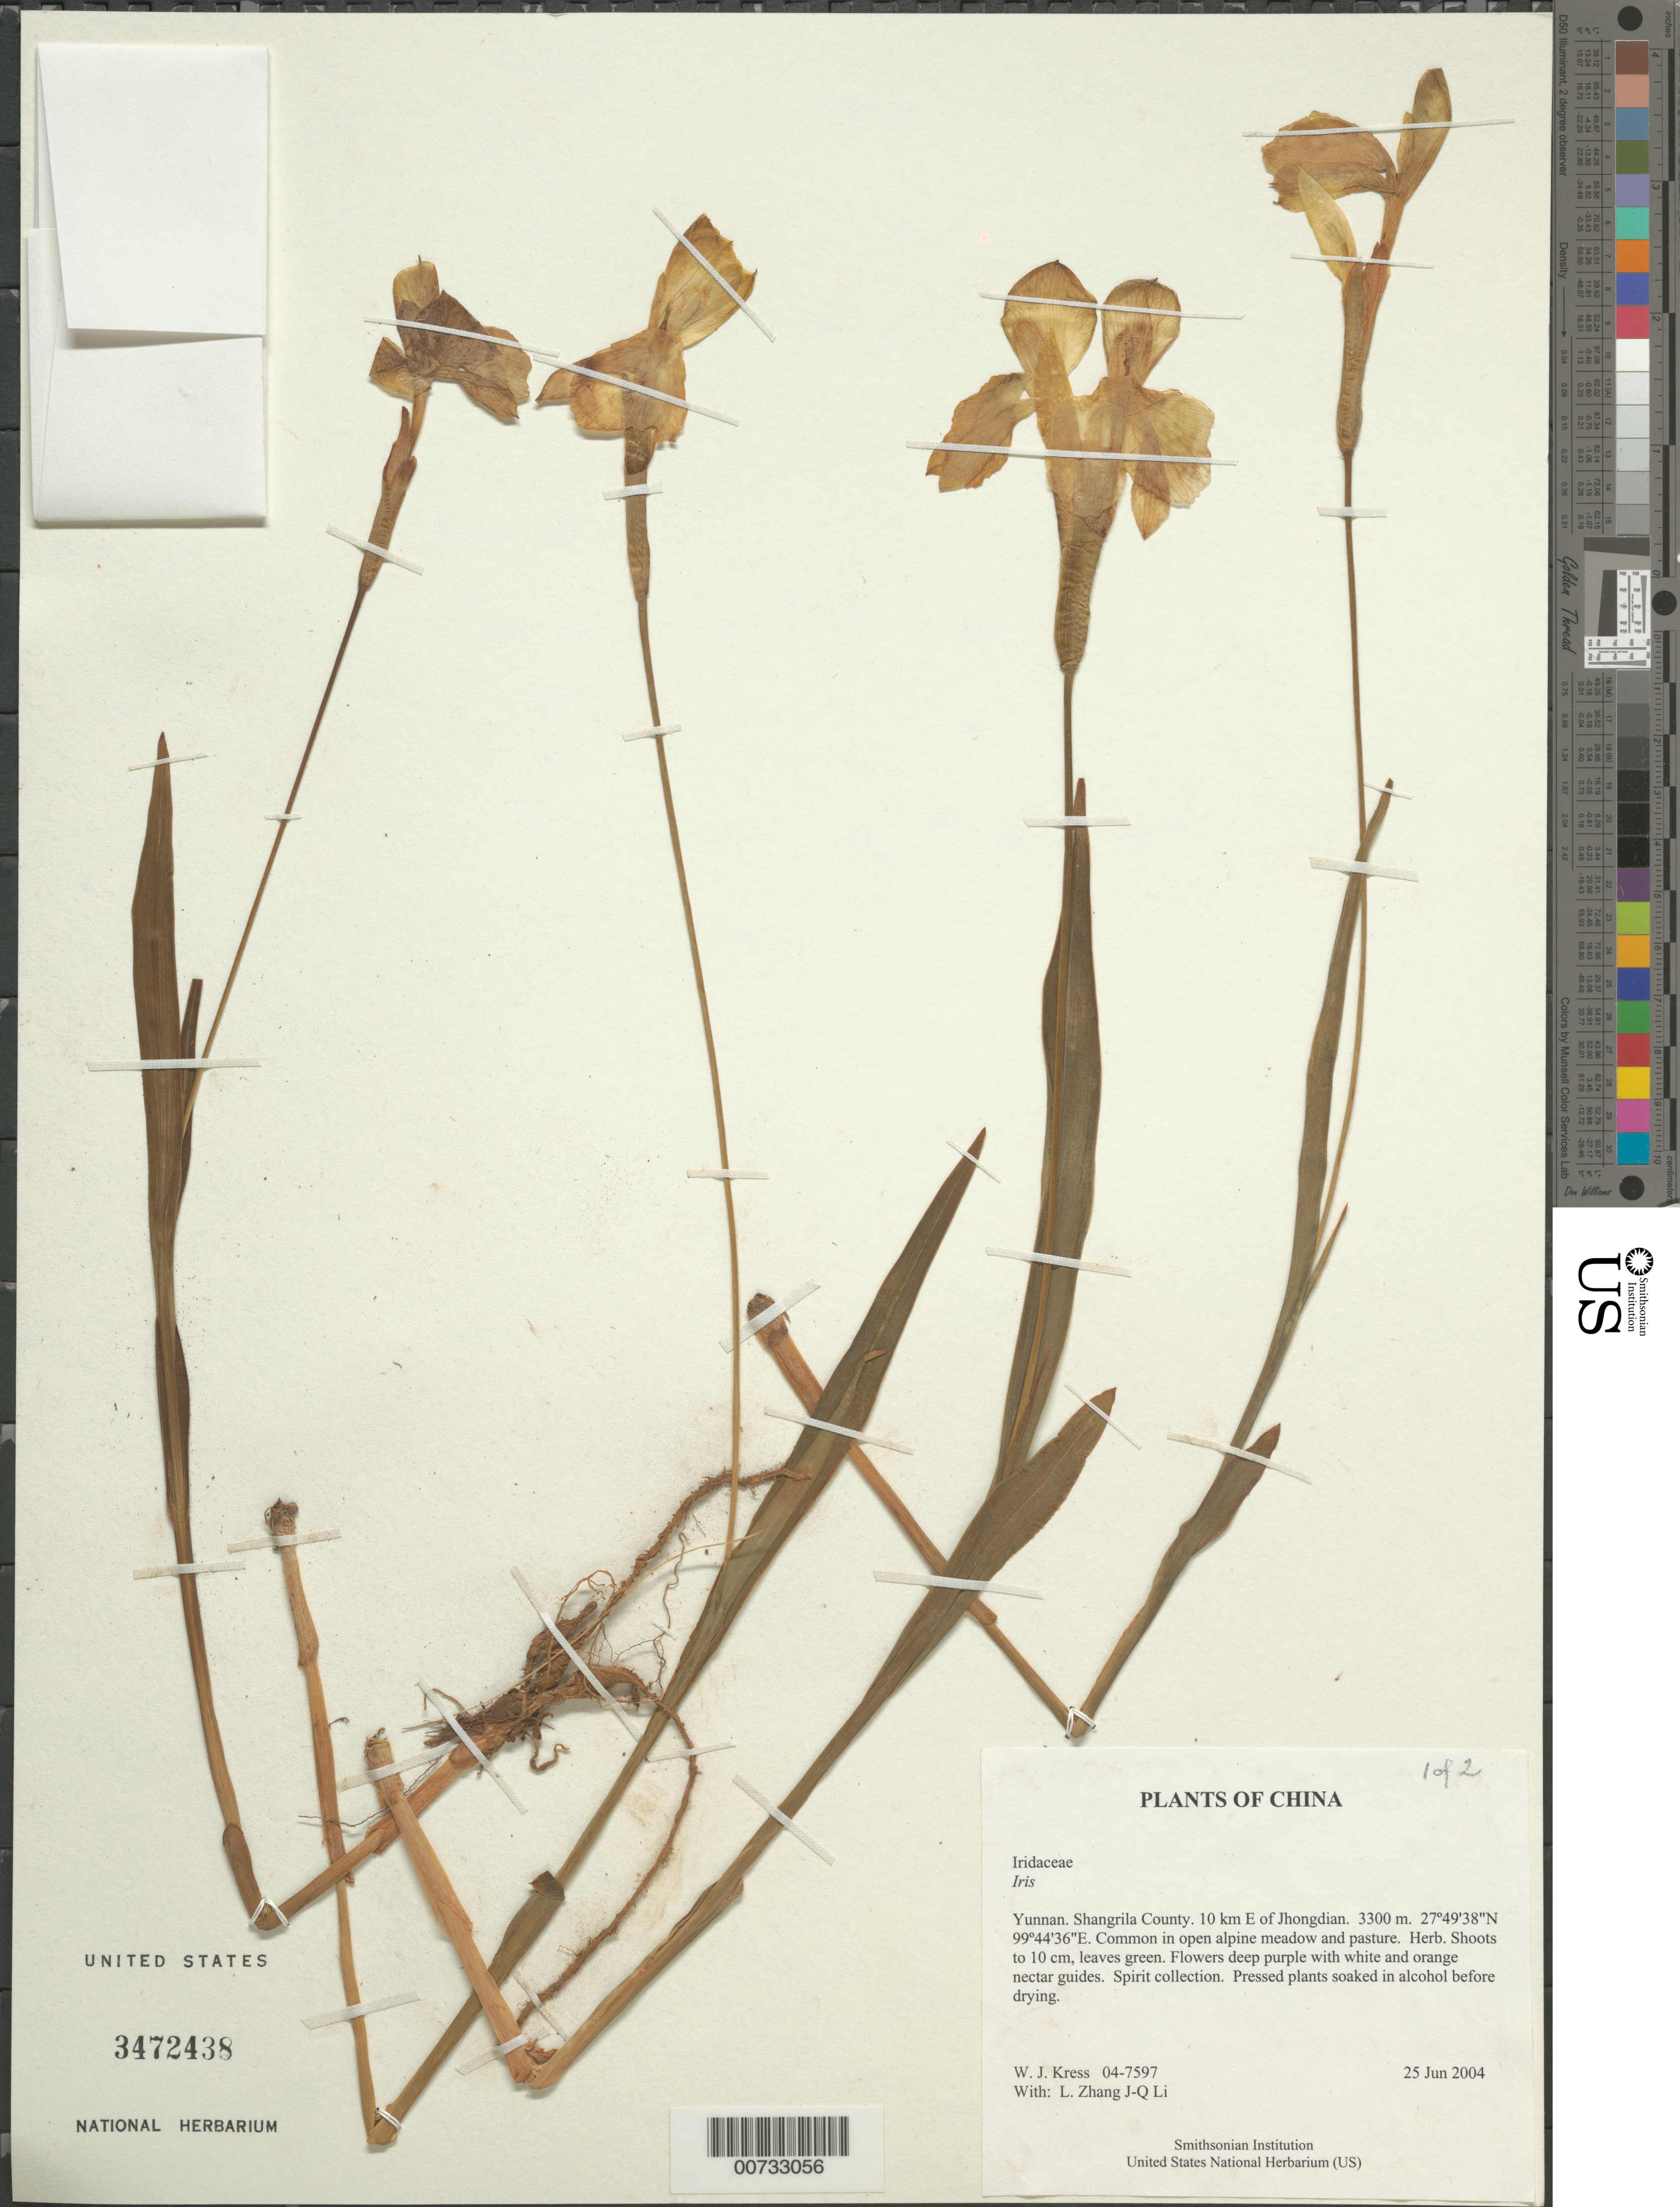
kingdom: Plantae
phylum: Tracheophyta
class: Liliopsida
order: Asparagales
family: Iridaceae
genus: Iris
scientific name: Iris sp.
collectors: W. J. Kress, J.-Q. Li & L. B. Zhang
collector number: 04-7597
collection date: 2004-06-25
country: China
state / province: Yunnan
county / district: Shangrila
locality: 10 km E of Jhongdian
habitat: Common in open alpine meadow and pasture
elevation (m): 3300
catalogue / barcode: US 3472438